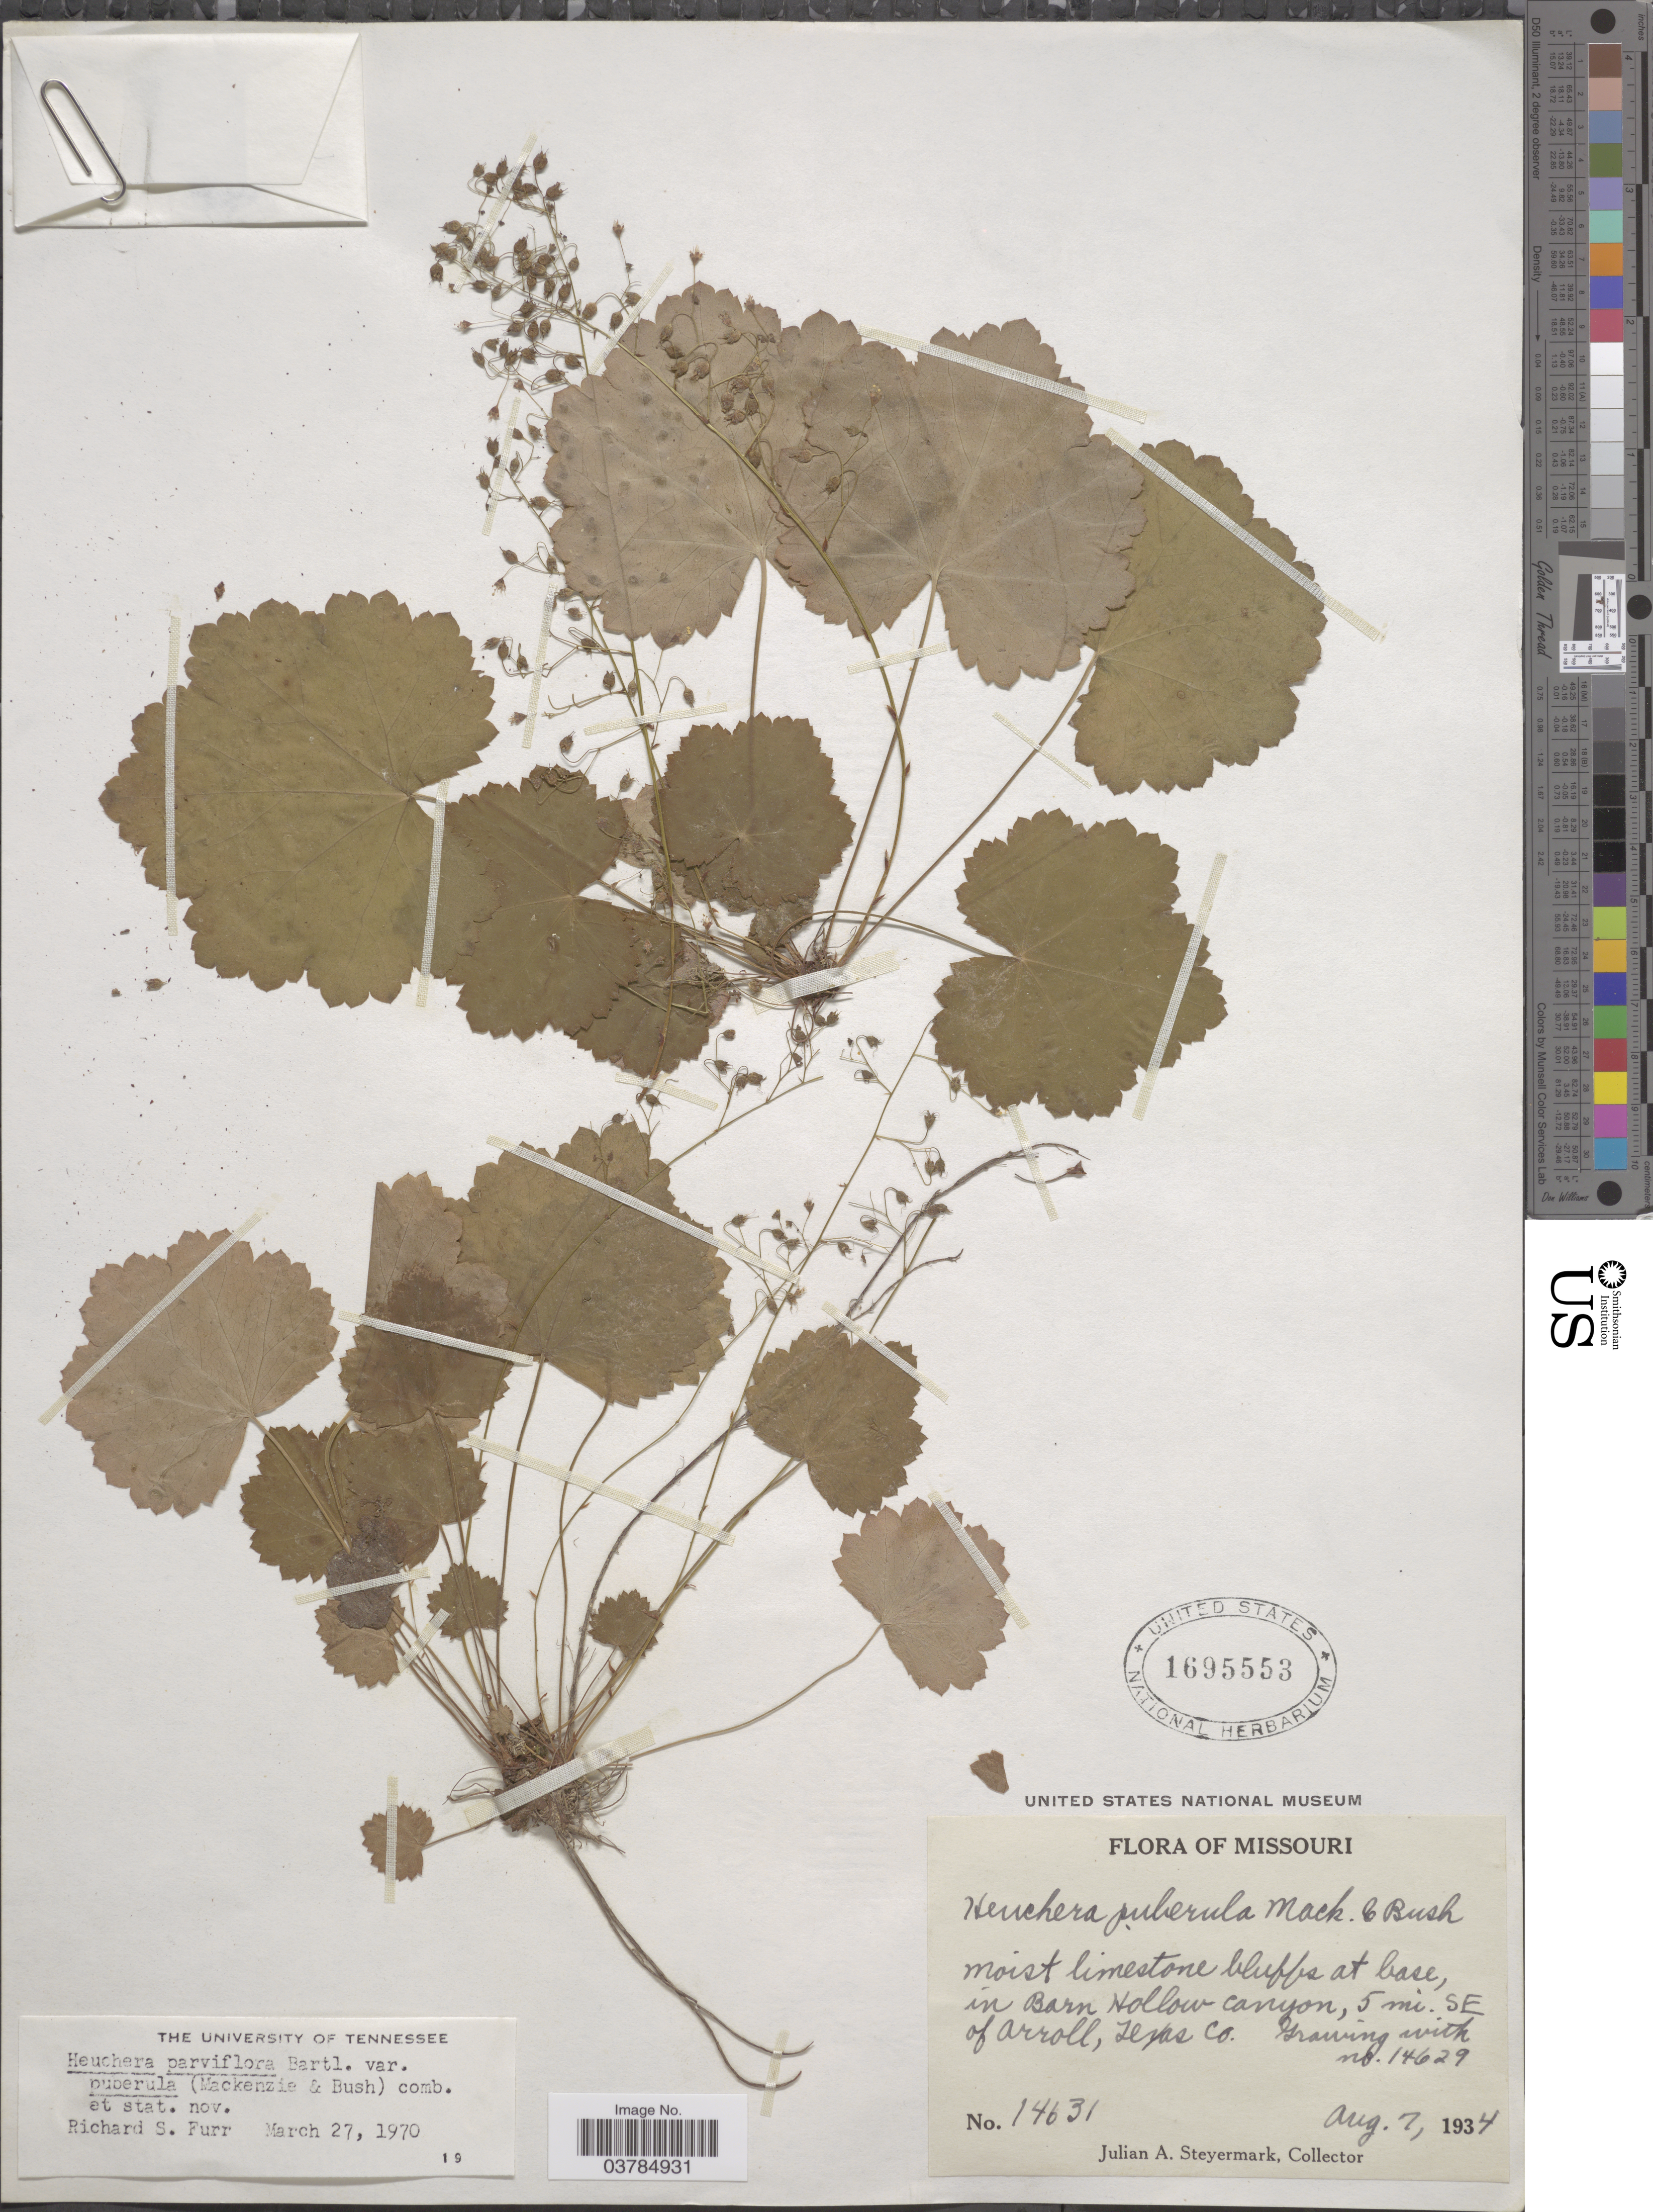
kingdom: Plantae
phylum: Tracheophyta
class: Magnoliopsida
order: Saxifragales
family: Saxifragaceae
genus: Heuchera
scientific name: Heuchera parviflora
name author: Bartl.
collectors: J. Steyermark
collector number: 14631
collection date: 1934-08-07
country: United States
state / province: Missouri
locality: Moist limestone bluffs at base, in Barn Hollow Canyon, 5 mi. SE of Arroll, Texas Co.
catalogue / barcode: US 1695553